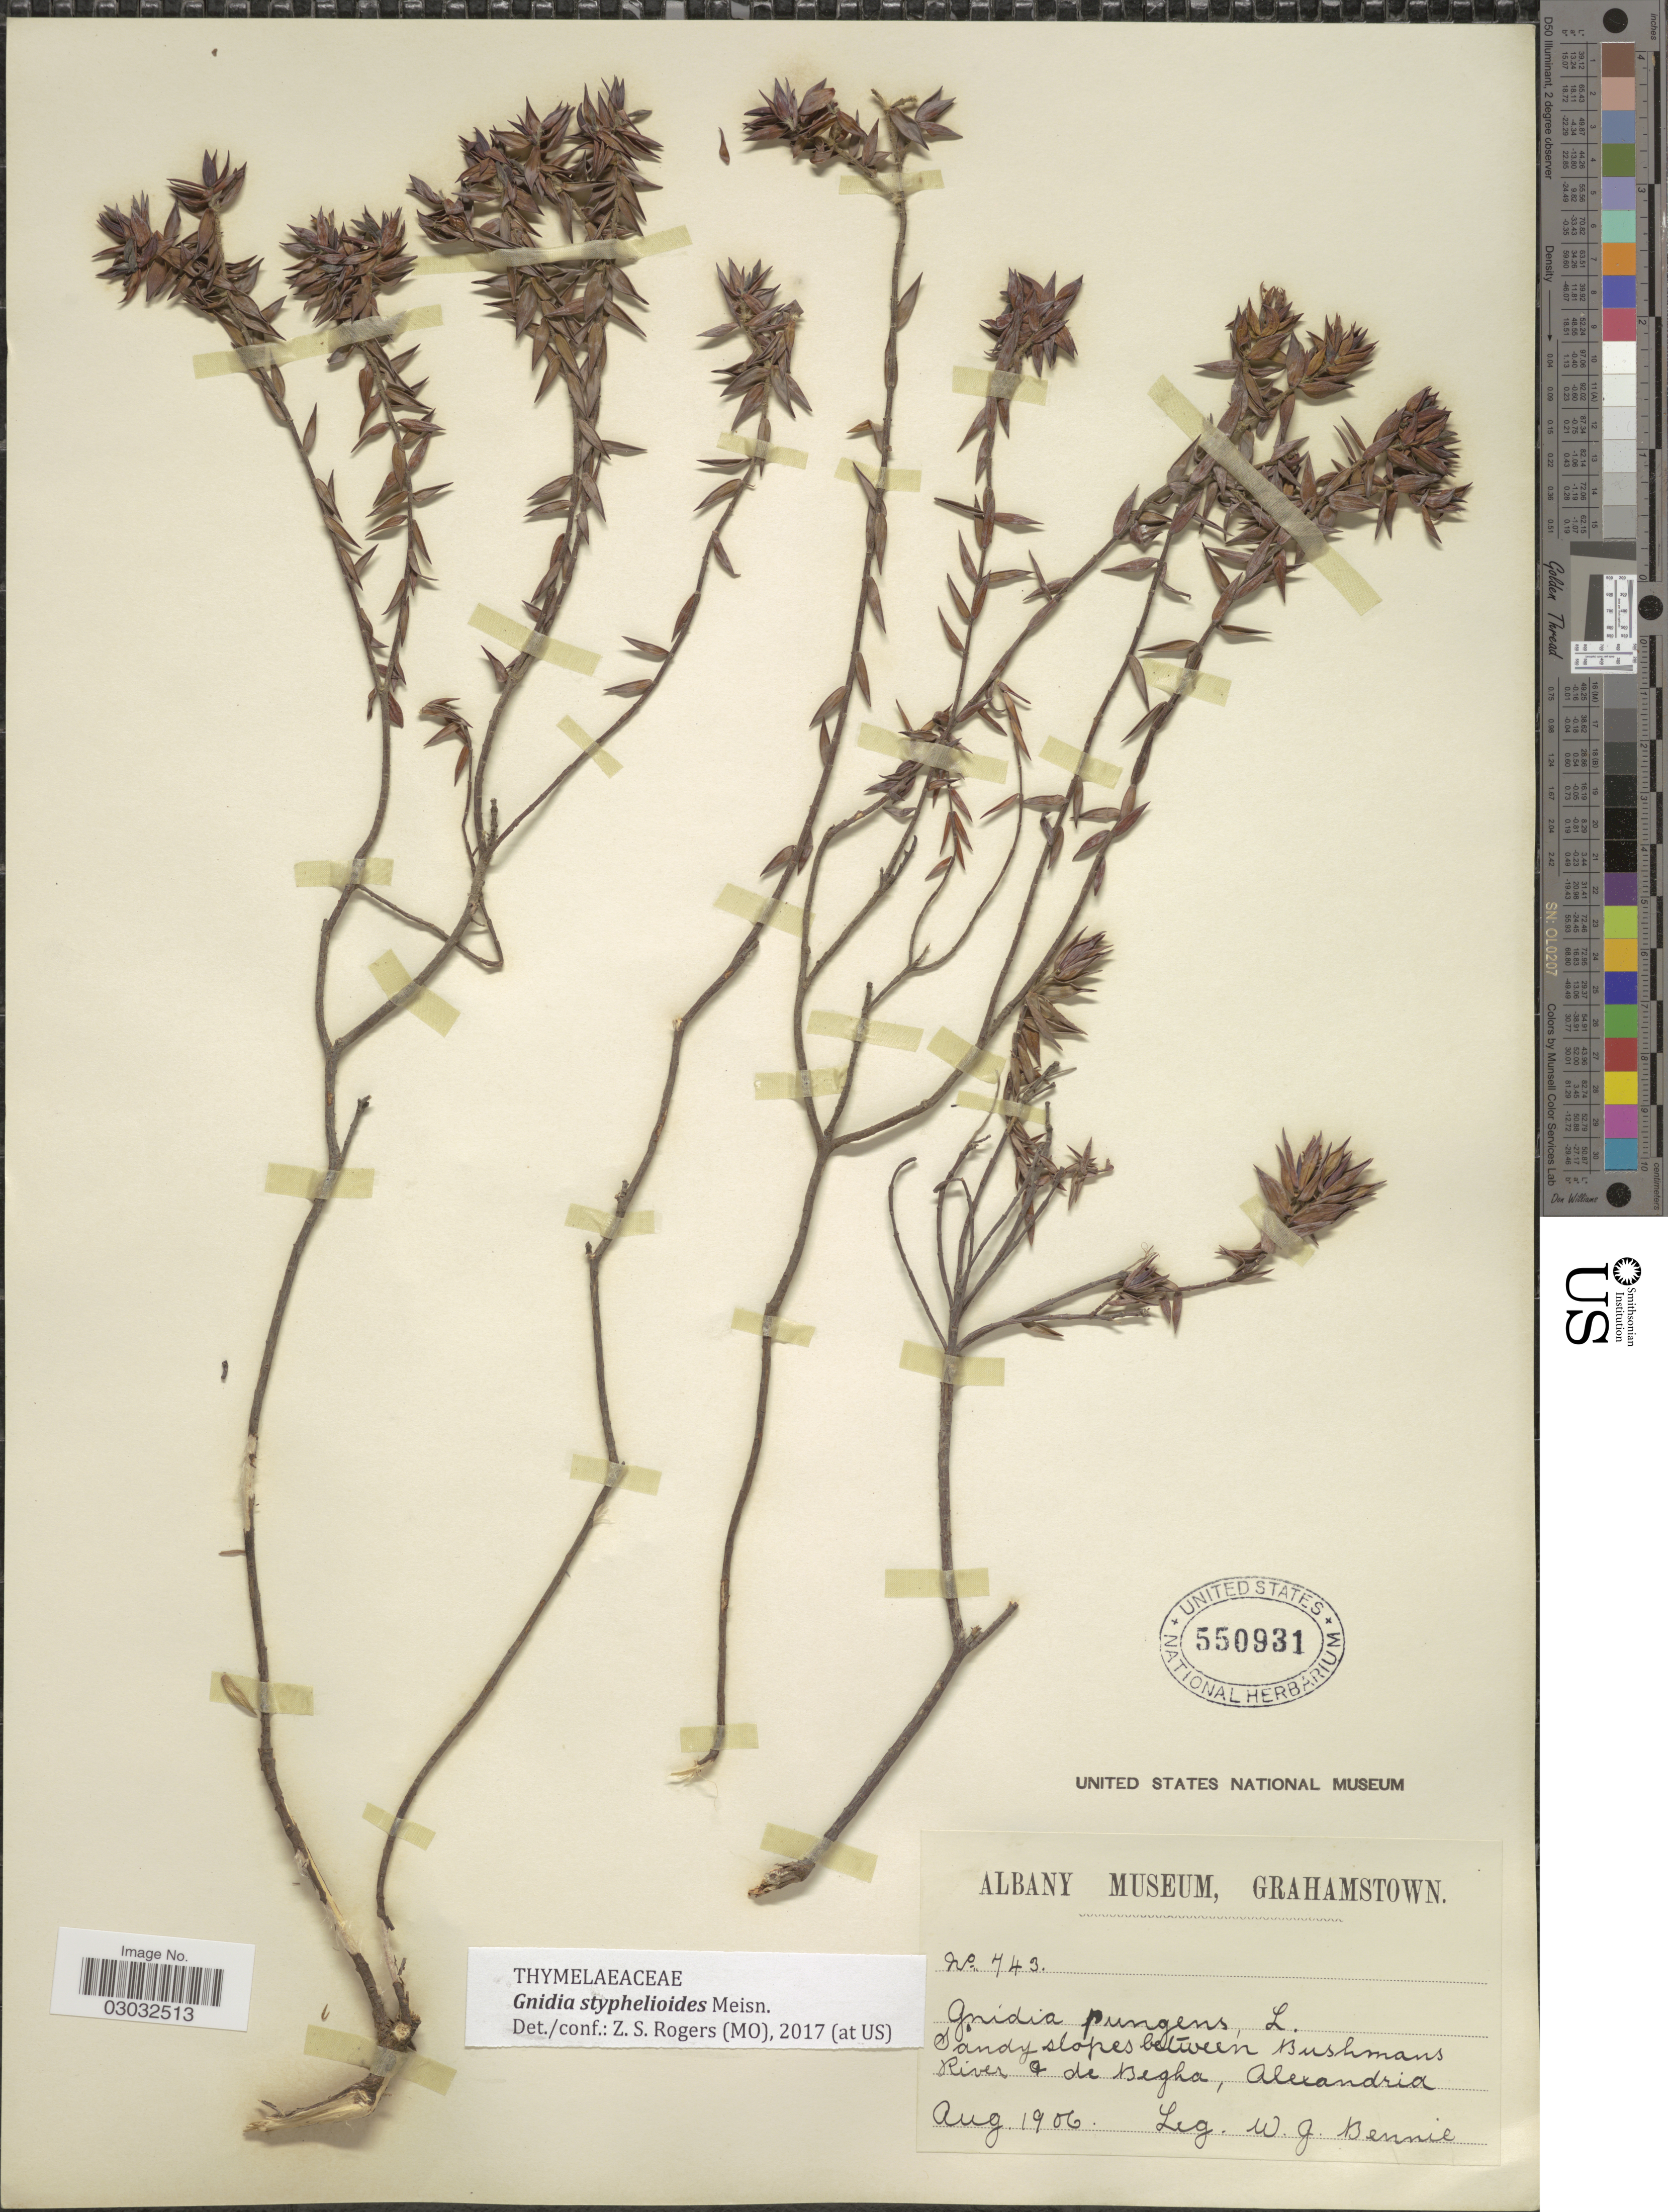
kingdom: Plantae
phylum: Tracheophyta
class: Magnoliopsida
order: Malvales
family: Thymelaeaceae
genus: Gnidia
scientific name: Gnidia styphelioides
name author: Meisn.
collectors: W. Bennie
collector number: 743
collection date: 1906-08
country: South Africa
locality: Sandy slopes between Bushmans River & de Begha, Alexandria.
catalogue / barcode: US 550931